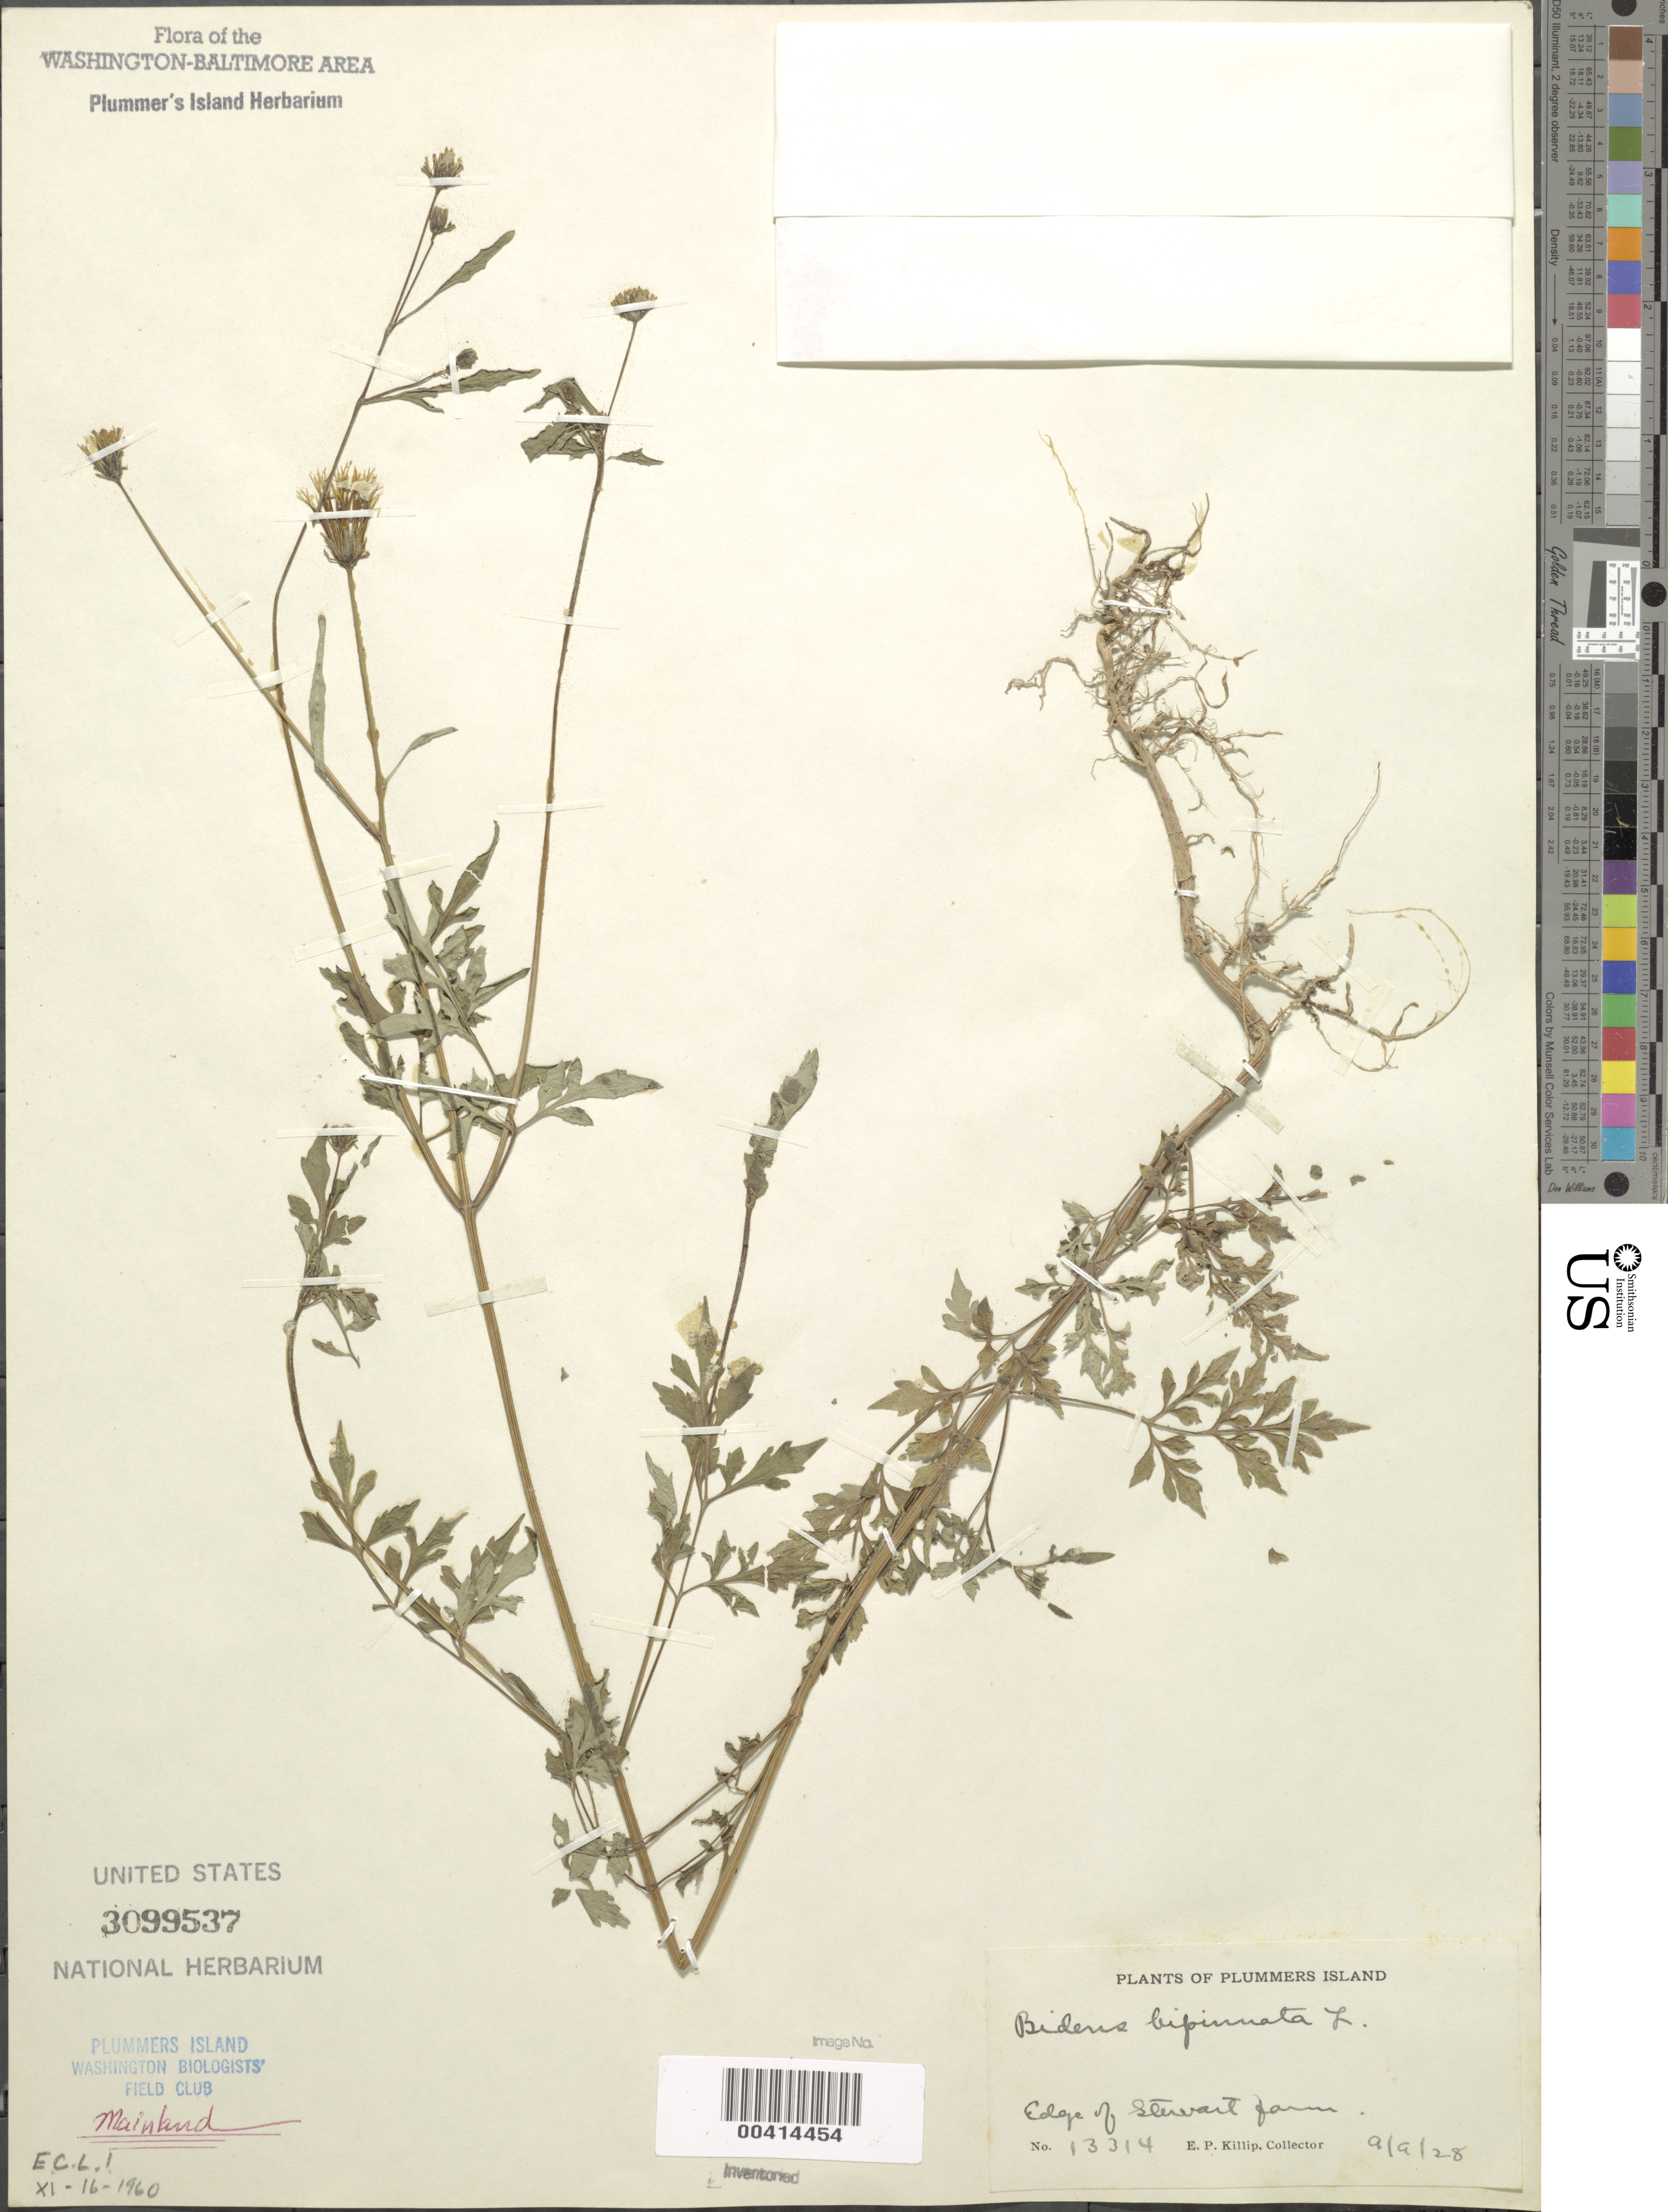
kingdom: Plantae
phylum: Tracheophyta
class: Magnoliopsida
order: Asterales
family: Asteraceae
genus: Bidens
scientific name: Bidens bipinnata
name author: L.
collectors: E. P. Killip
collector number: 13314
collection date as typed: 09 May 1928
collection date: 1928-05-09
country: United States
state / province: Maryland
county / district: Montgomery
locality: Plummer's Island; mainland, edge of Stewart Farm C. & O. Canal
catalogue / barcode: US 3099537